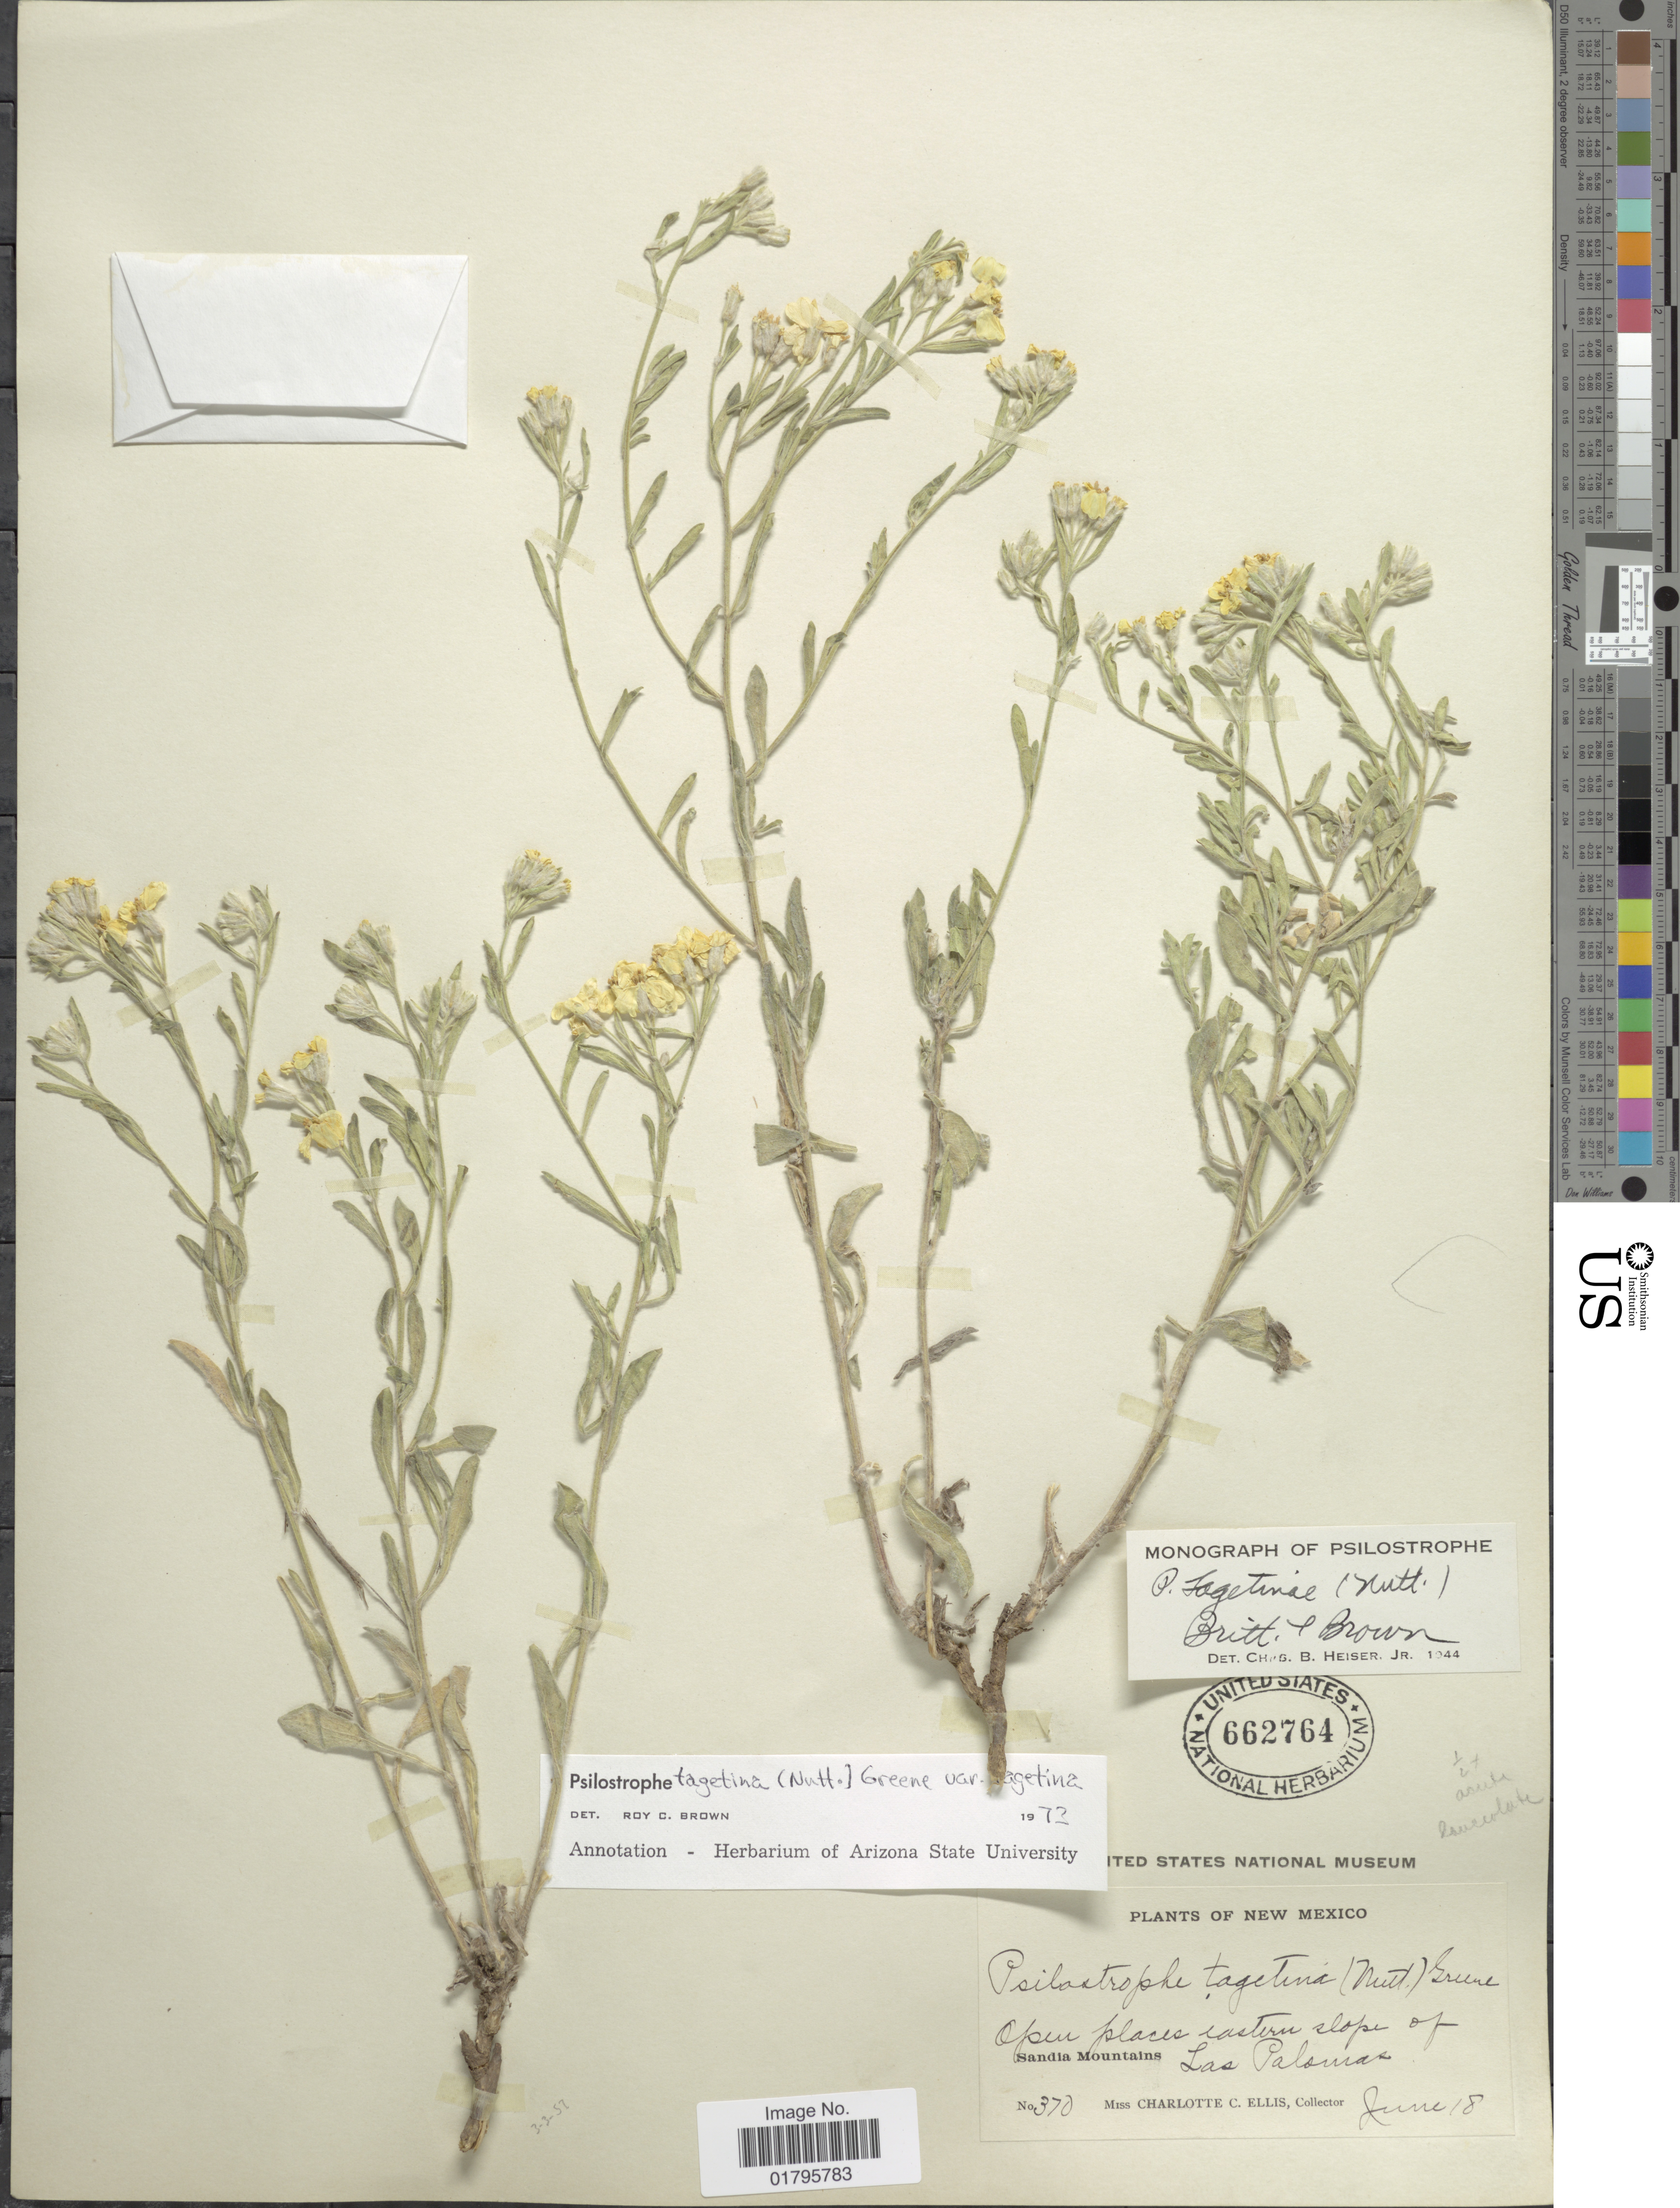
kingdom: Plantae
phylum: Tracheophyta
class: Magnoliopsida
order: Asterales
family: Asteraceae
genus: Psilostrophe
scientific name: Psilostrophe tagetina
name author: (Nutt.) Greene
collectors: C. C. Ellis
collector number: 370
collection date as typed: Transcribed d/m/y: /6/18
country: United States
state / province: New Mexico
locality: Eastern slope of Sandia Mountains, Las Palomas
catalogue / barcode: US 662764